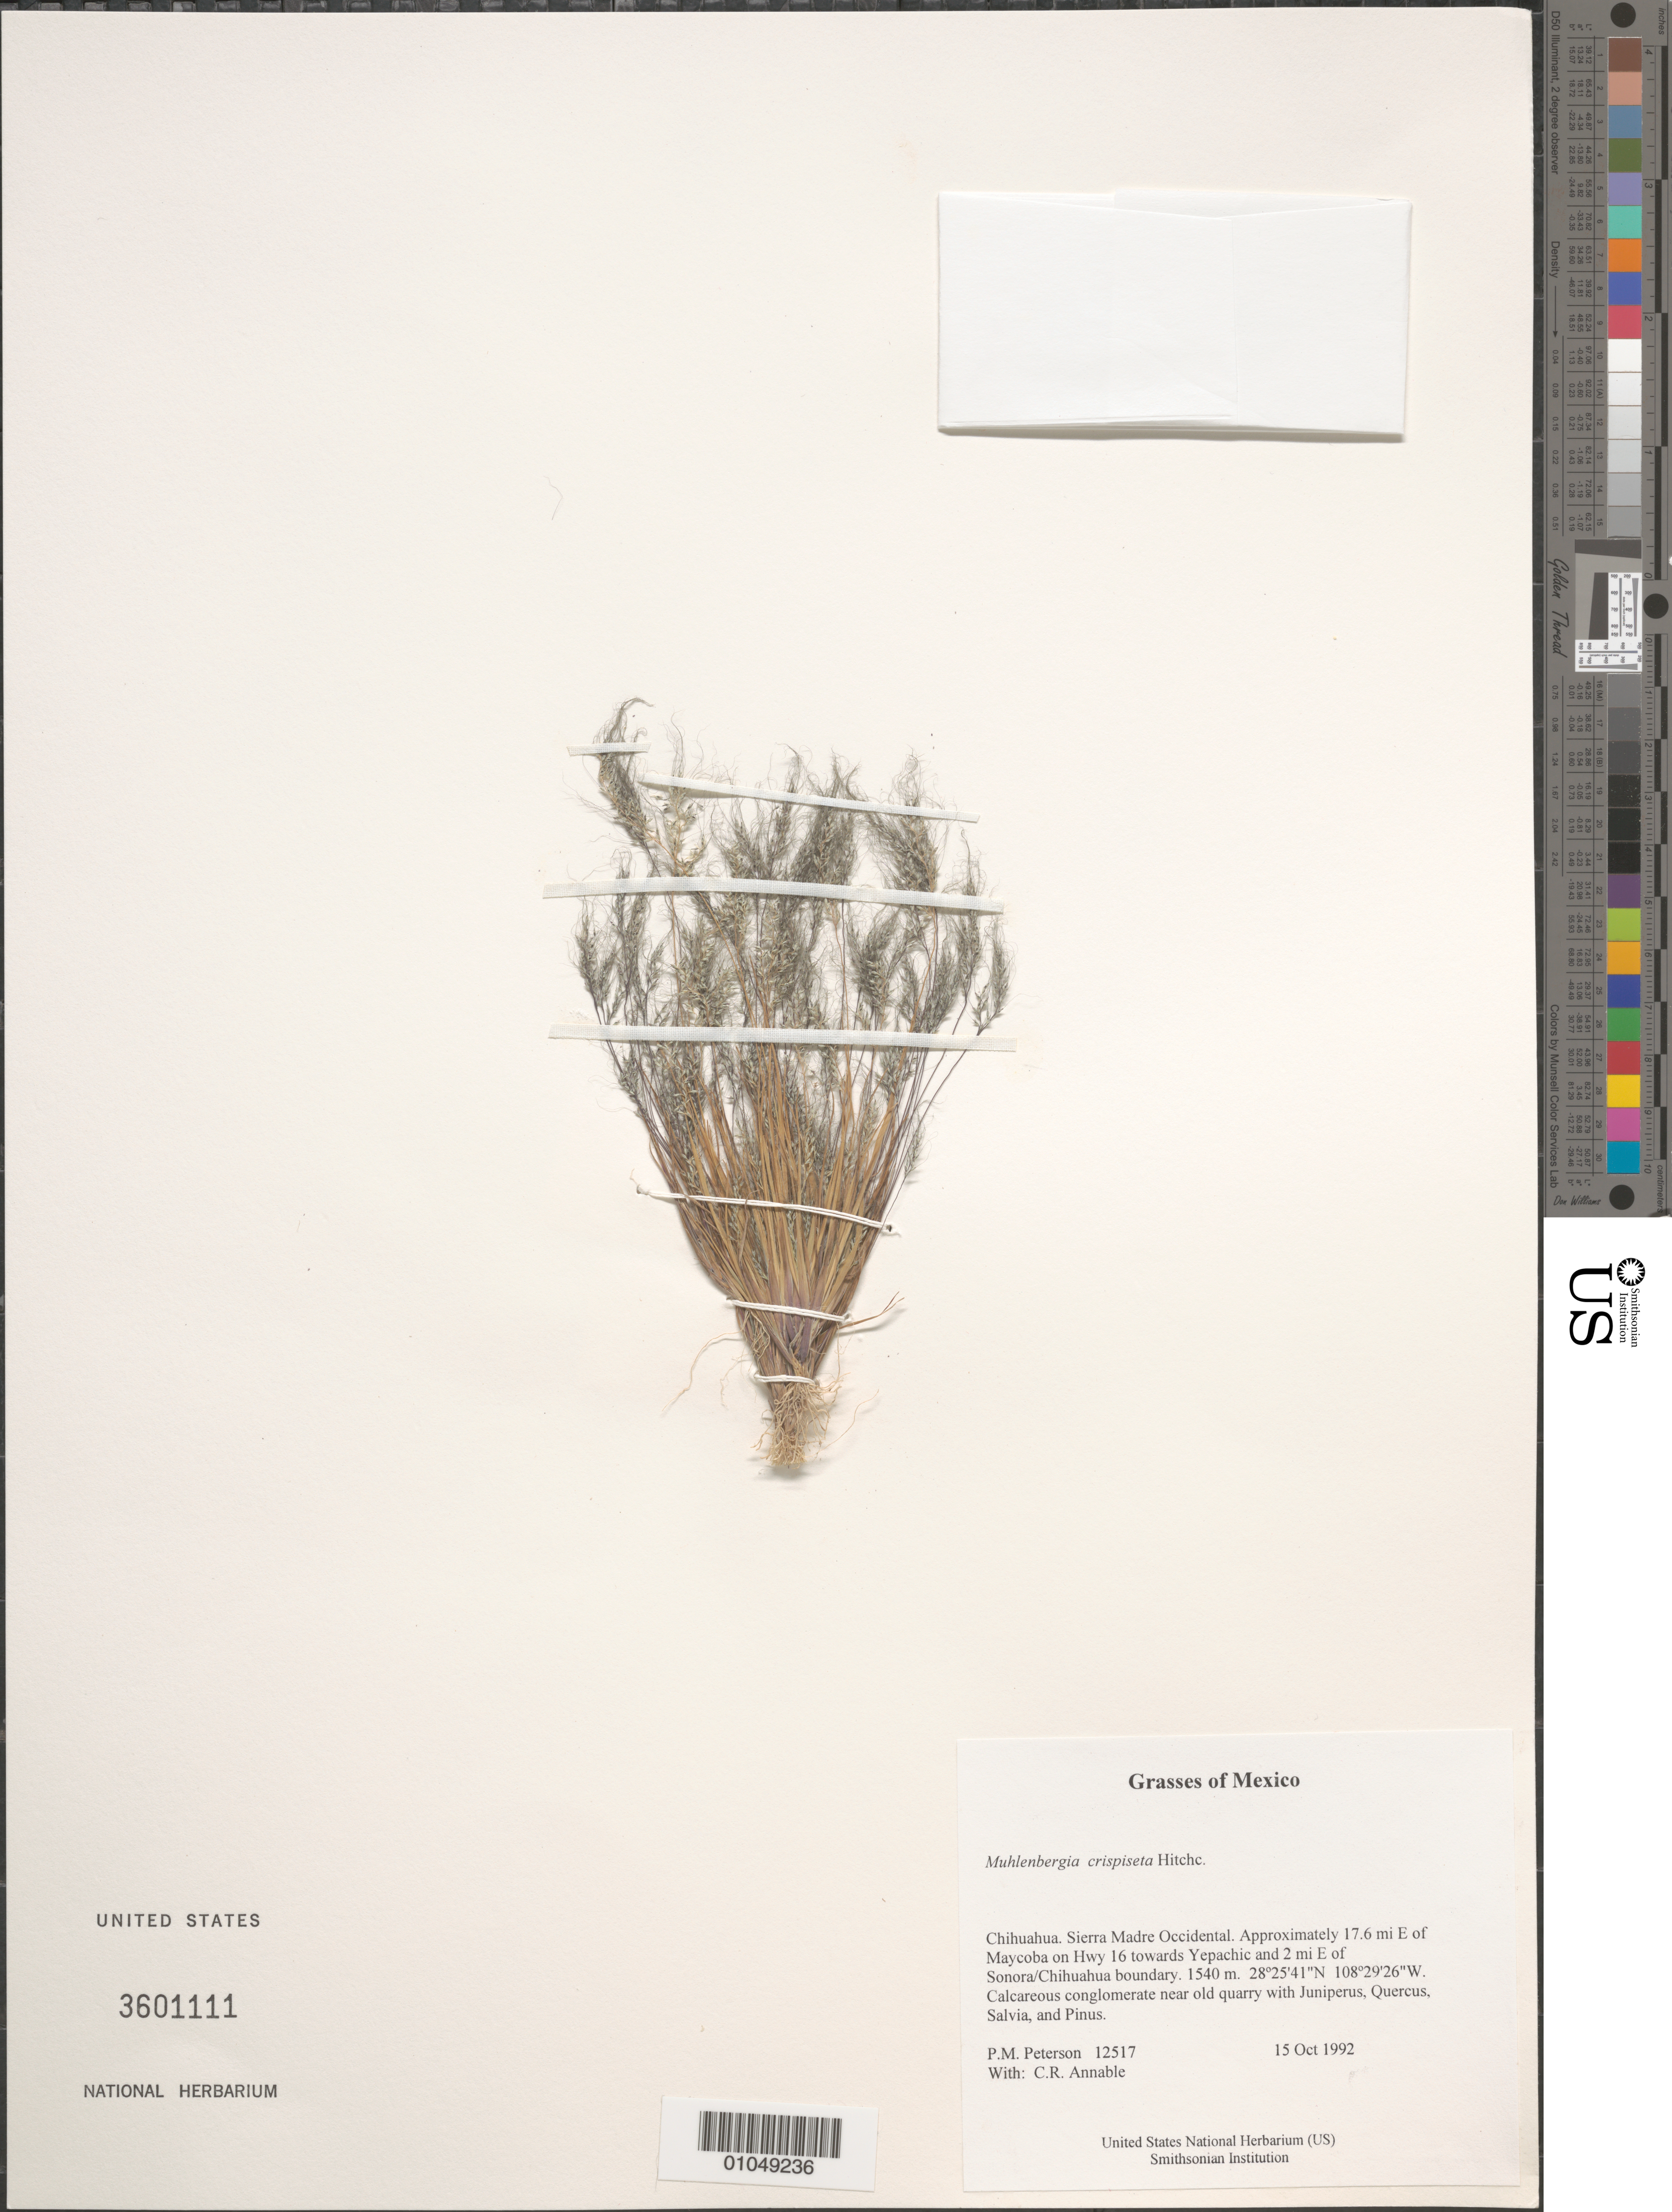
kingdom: Plantae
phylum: Tracheophyta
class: Liliopsida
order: Poales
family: Poaceae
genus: Muhlenbergia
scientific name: Muhlenbergia crispiseta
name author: Hitchc.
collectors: P. M. Peterson & C. R. Annable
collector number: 12517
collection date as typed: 15 Oct 1992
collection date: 1992-10-15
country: Mexico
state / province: Chihuahua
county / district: Sierra Madre Occidental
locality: Approximately 17.6 mi E of Maycoba on Hwy 16 towards Yepachic and 2 mi E of Sonora/Chihuahua boundary.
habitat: Calcareous conglomerate near old quarry with Juniperus, Quercus, Salvia, and Pinus.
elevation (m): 1540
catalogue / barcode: US 3601111